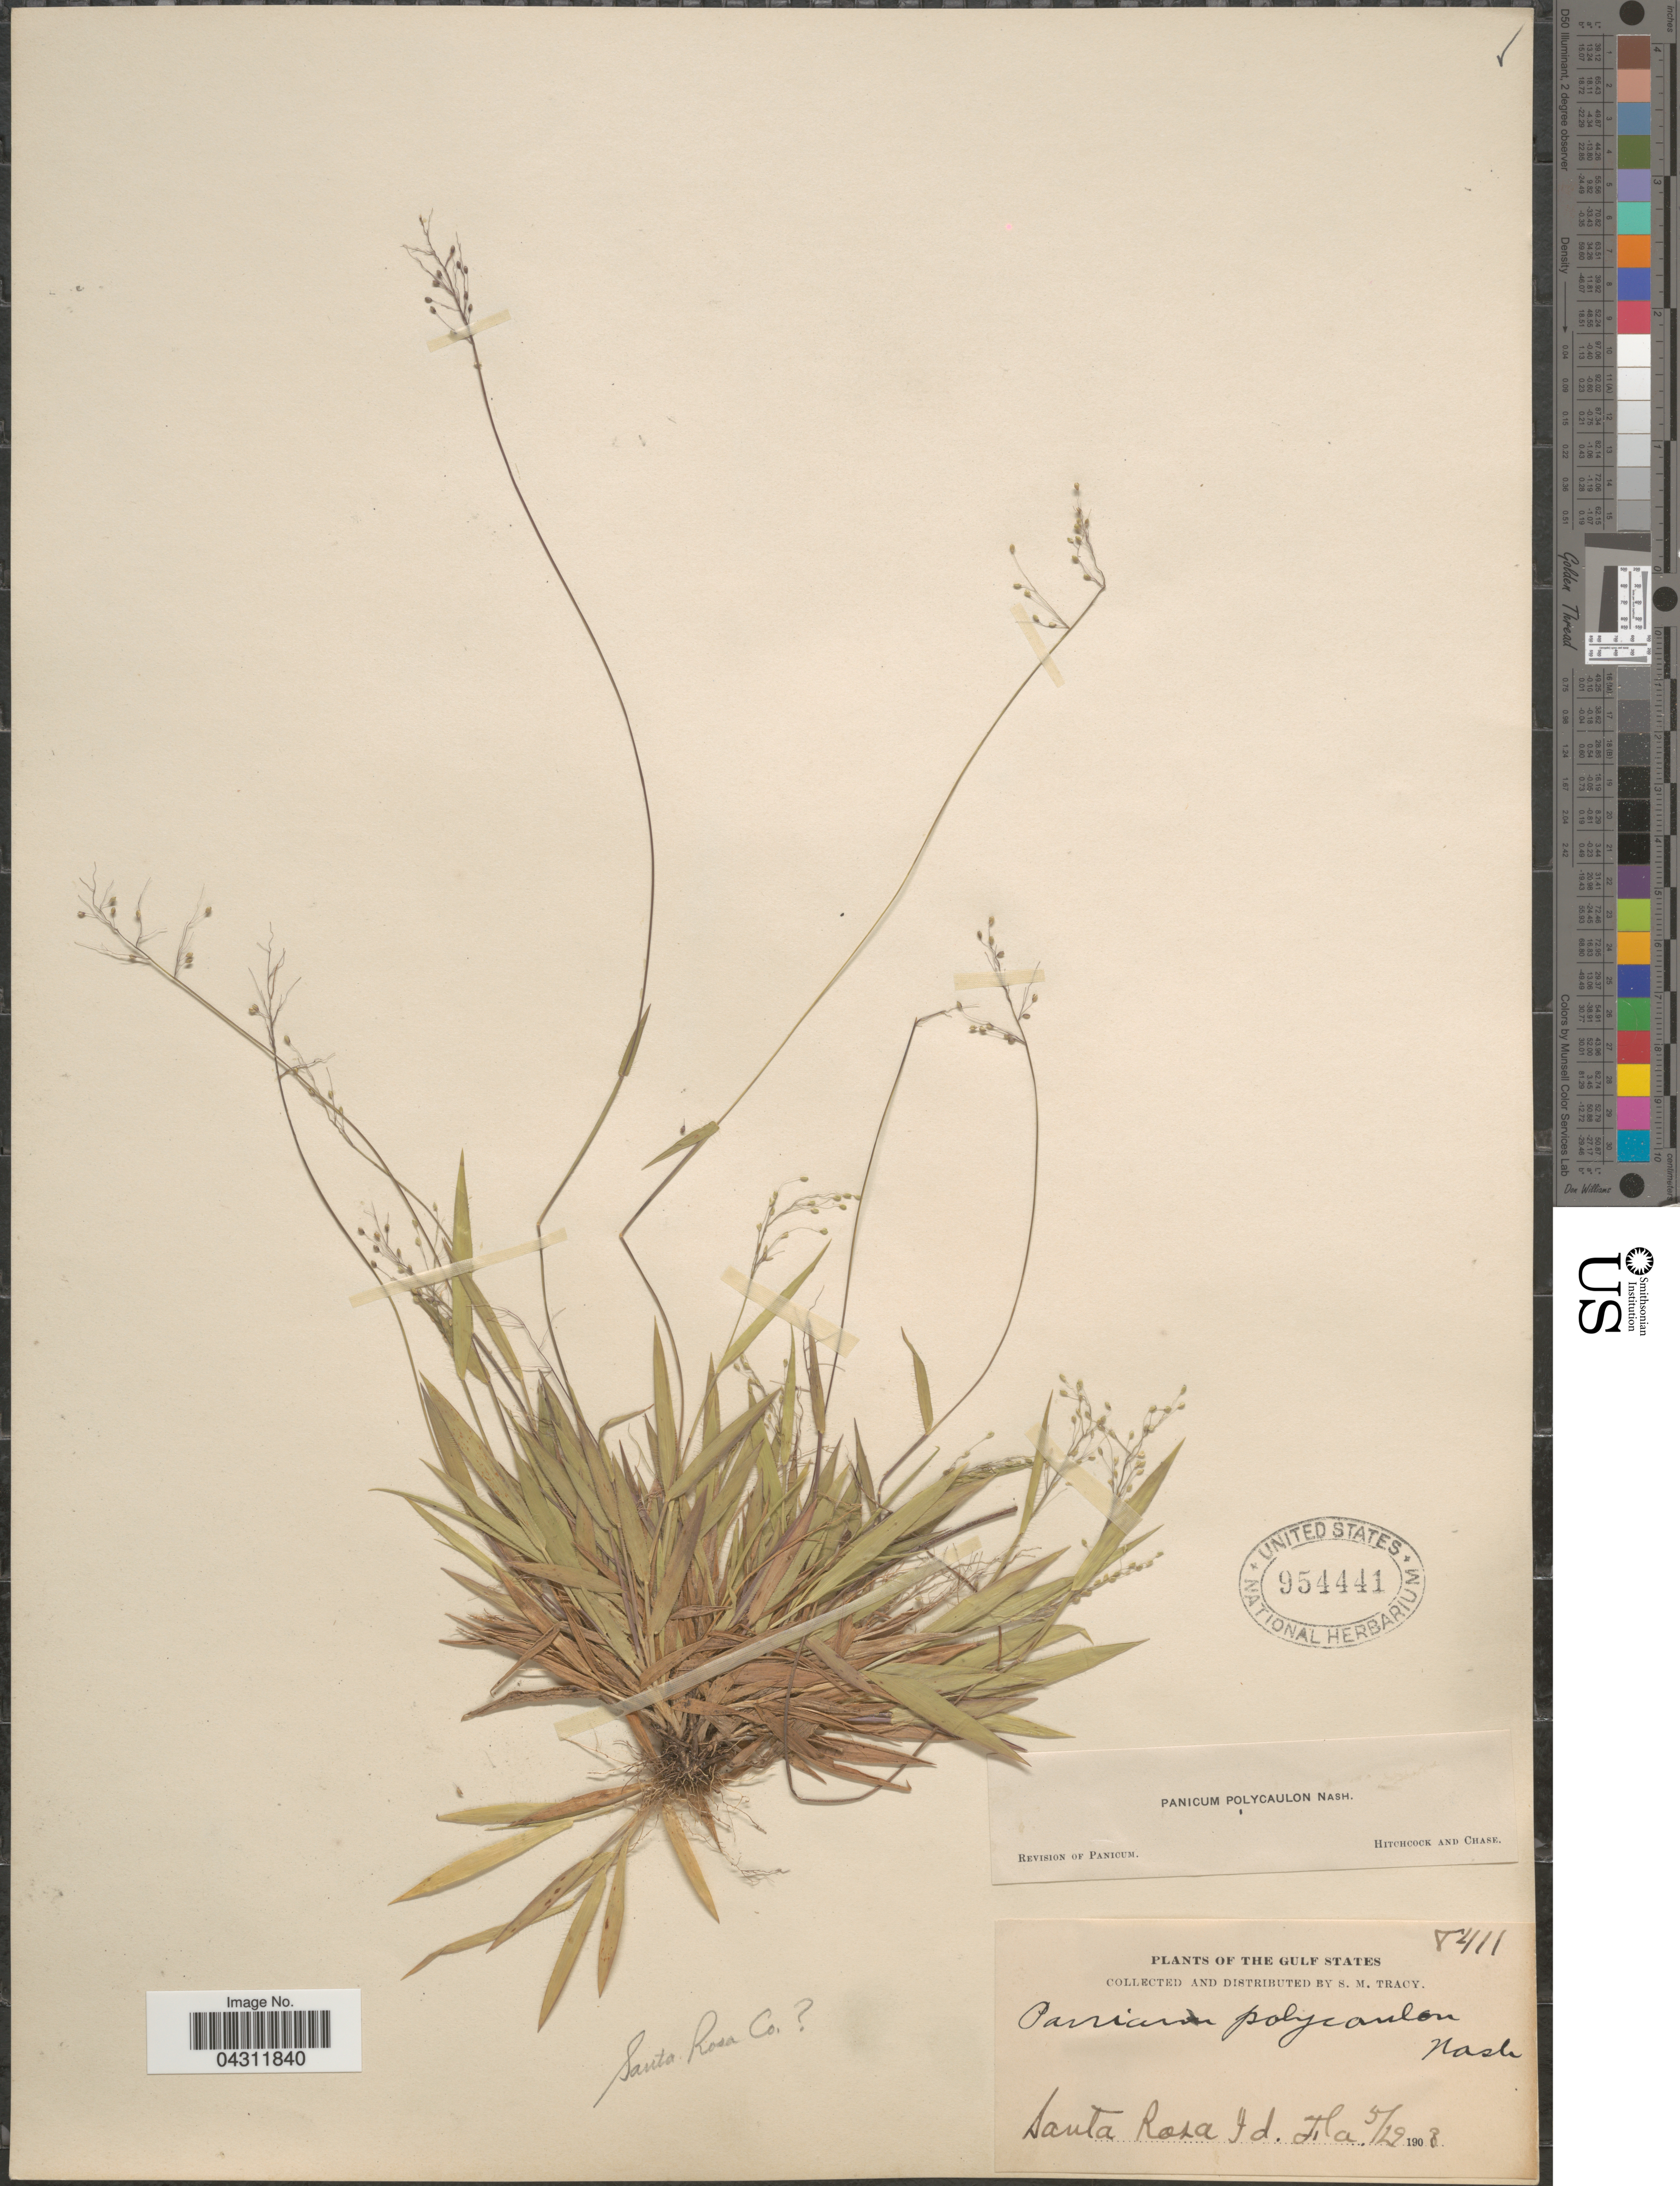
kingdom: Plantae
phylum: Tracheophyta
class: Liliopsida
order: Poales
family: Poaceae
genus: Dichanthelium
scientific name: Dichanthelium strigosum var. glabrescens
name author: (Griseb.) Freckmann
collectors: S. M. Tracy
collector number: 8411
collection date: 1908-05-29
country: United States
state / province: Florida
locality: Gulf States. Santa Rosa Id. Santa Rosa Co. [unsure placement]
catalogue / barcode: US 954441